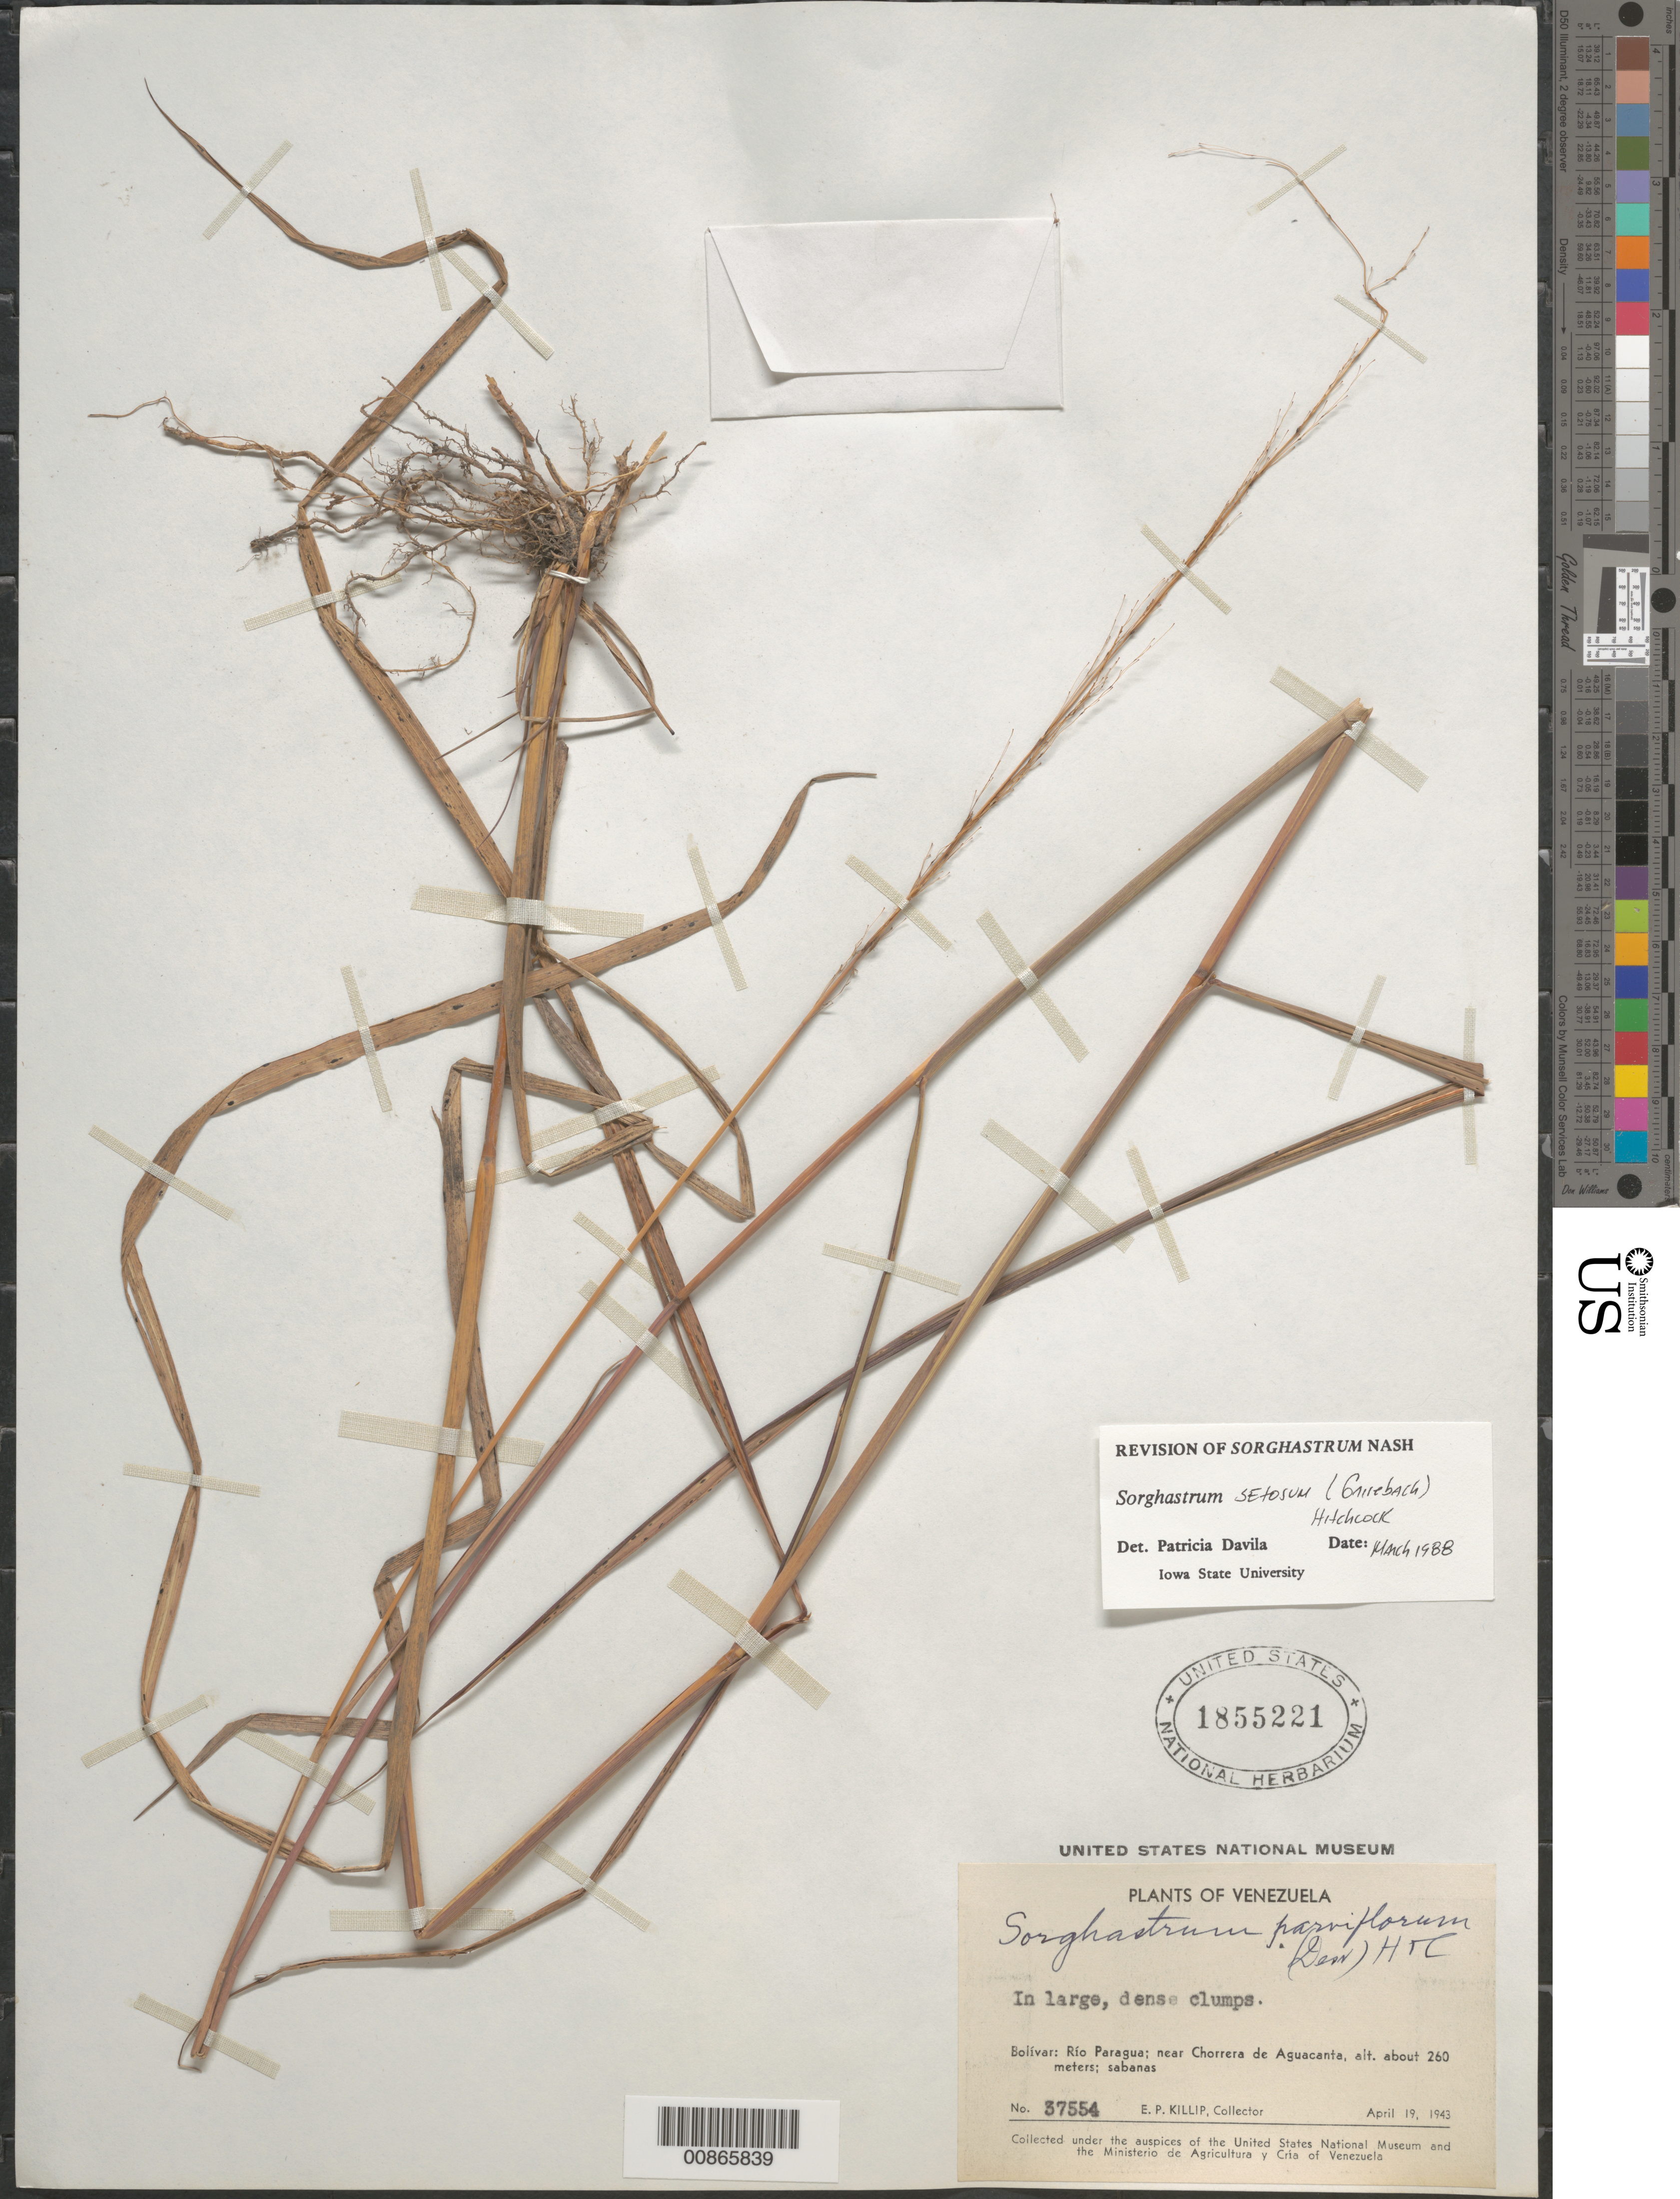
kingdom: Plantae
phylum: Tracheophyta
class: Liliopsida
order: Poales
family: Poaceae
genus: Sorghastrum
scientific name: Sorghastrum setosum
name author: (Griseb.) Hitchc.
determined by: Dávila, P. D.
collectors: E. P. Killip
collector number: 37554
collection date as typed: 19-Apr-43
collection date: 1943-04-19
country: Venezuela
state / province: Bolívar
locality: Río Paragua, near Chorrera de Aguacanta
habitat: Savanna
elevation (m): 260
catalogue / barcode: US 1855221